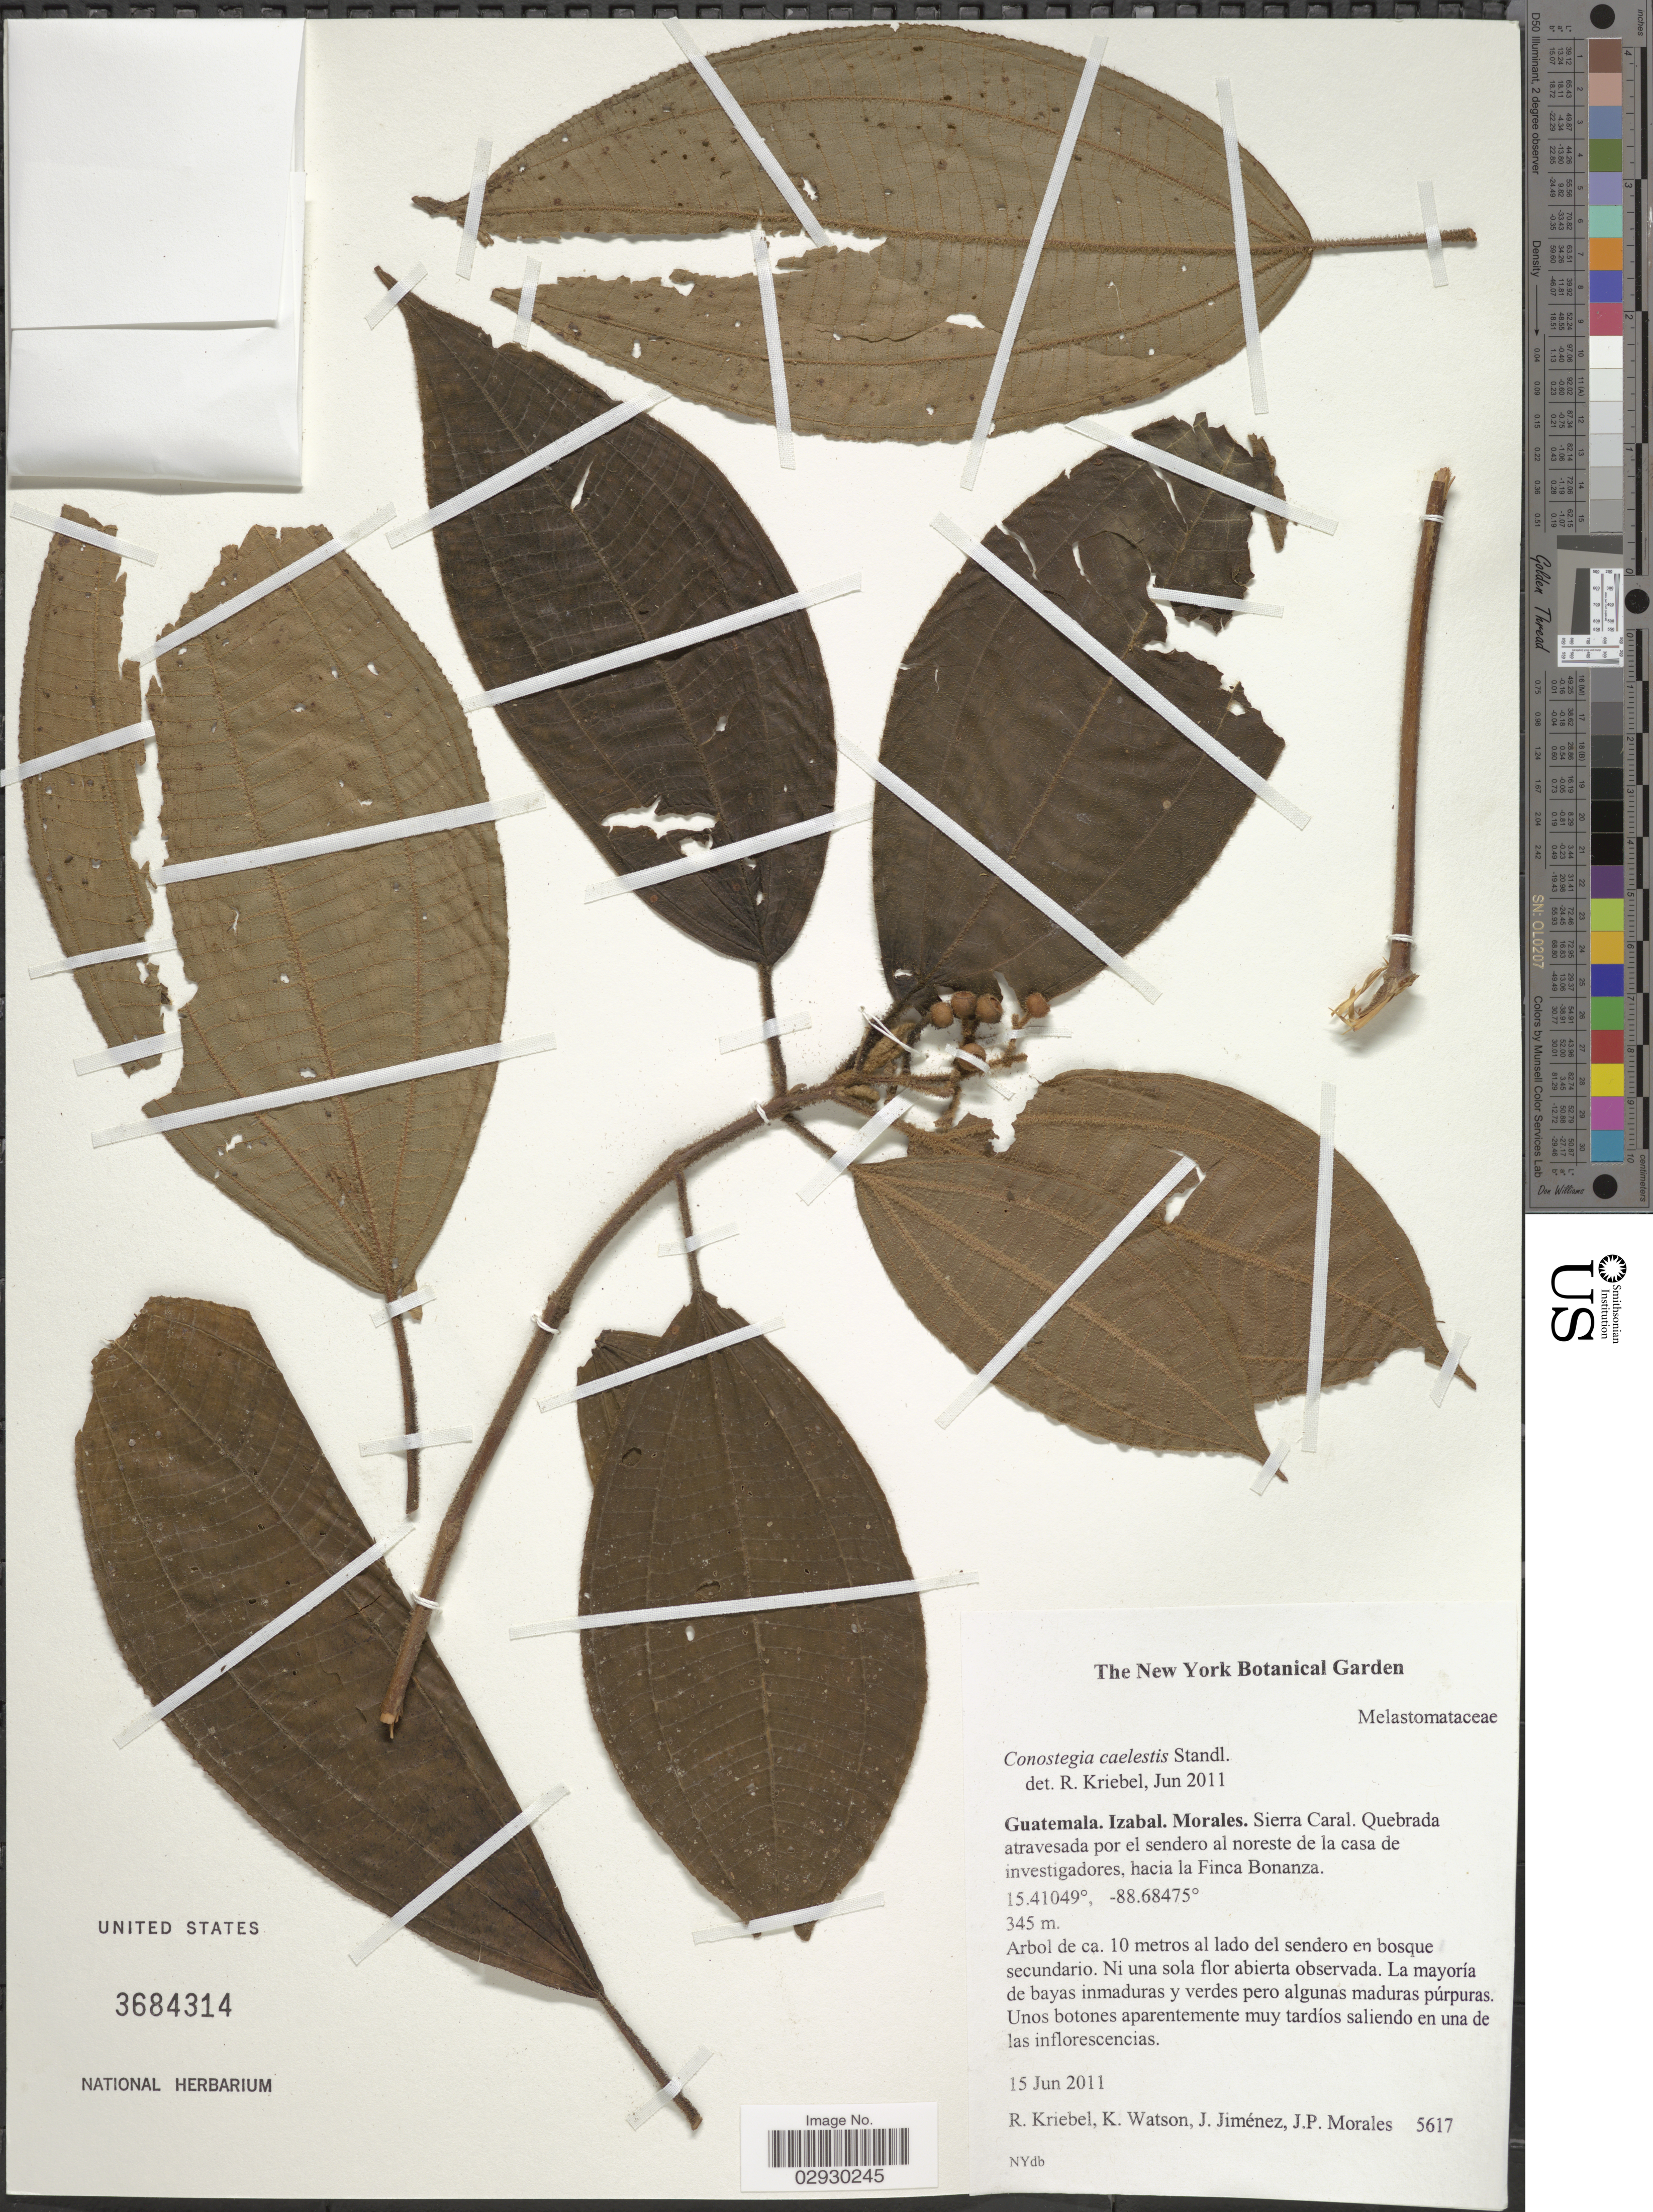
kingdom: Plantae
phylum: Tracheophyta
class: Magnoliopsida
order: Myrtales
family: Melastomataceae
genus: Conostegia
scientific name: Conostegia caelestis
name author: Standl.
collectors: R. Kriebel, K. Watson, J. Jiménez Ramírez & J. Morales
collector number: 5617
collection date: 2011-06-15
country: Guatemala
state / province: Izabal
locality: Morales. Sierra Caral. Quebrada atravesada por el sendero al noreste de la casa de investigadores, hacia la Finca Bonanza.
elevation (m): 345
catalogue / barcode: US 3684314